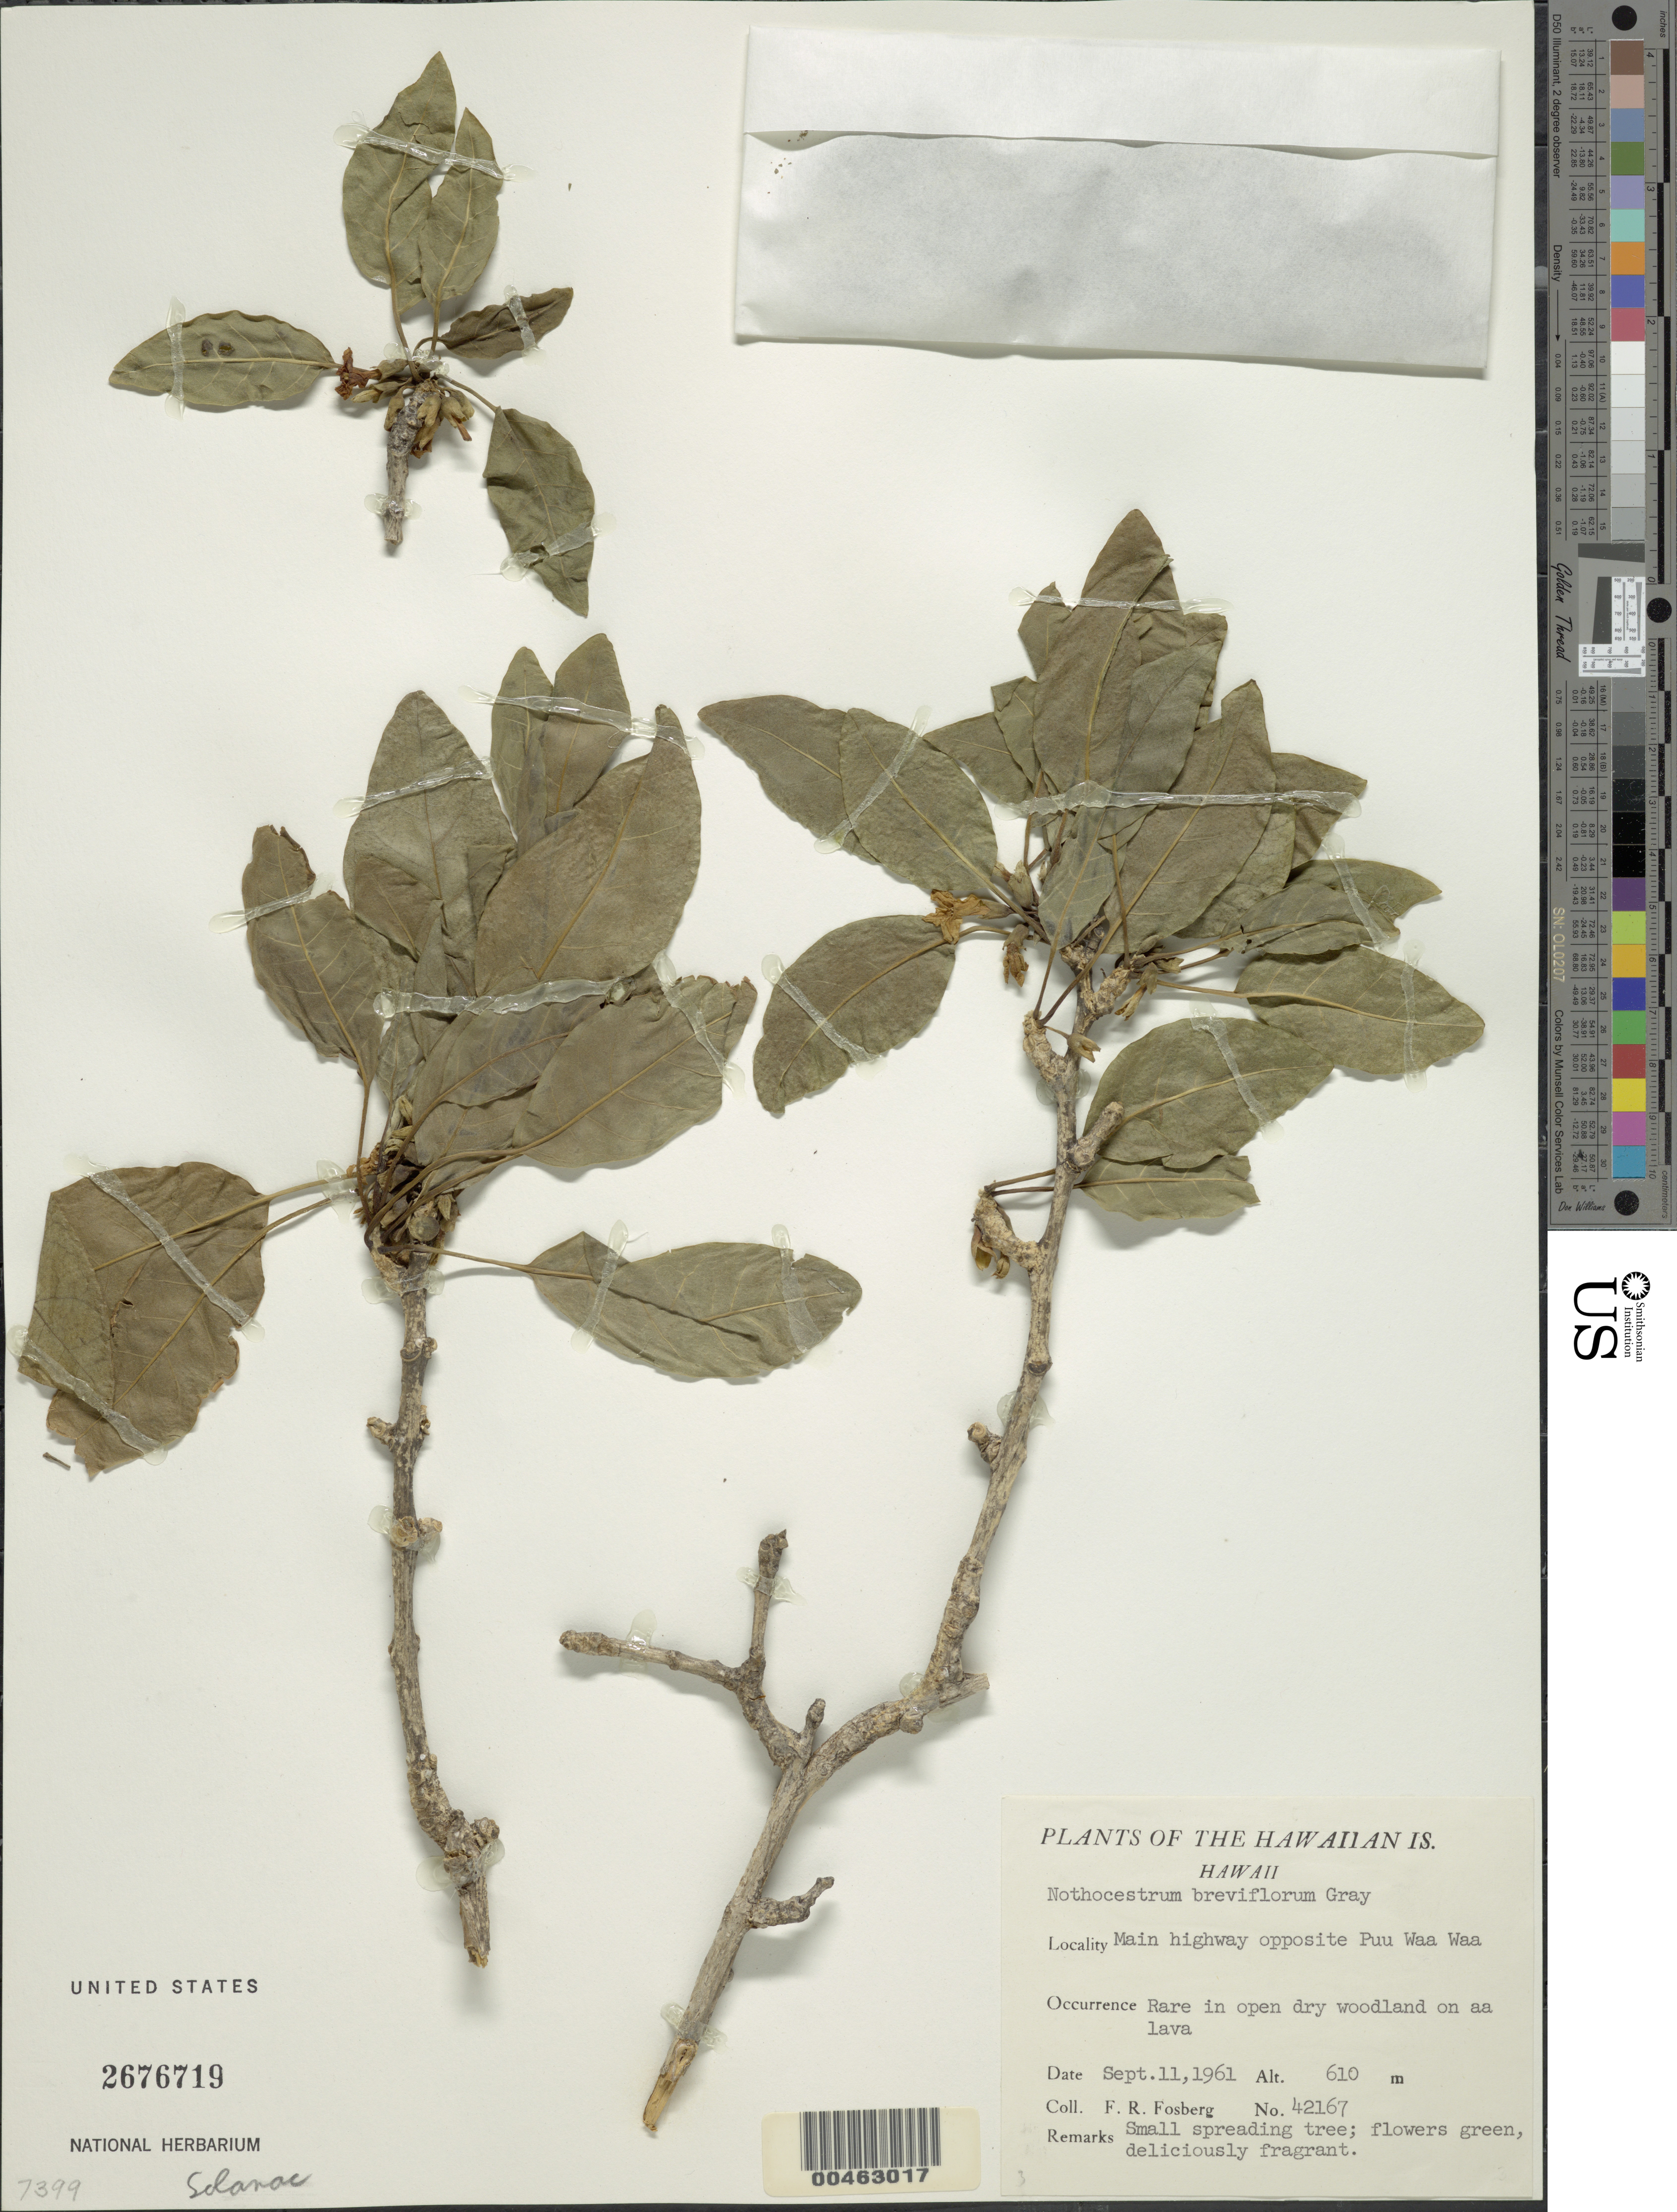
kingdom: Plantae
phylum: Tracheophyta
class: Magnoliopsida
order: Solanales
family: Solanaceae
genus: Nothocestrum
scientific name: Nothocestrum breviflorum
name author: A. Gray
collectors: F. R. Fosberg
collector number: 42167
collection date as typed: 11 Sep 1961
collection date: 1961-09-11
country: United States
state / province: Hawaii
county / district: Hawaii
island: Hawaii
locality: Main hwy. opposite Puu Waa Waa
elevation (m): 610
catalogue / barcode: US 2676719